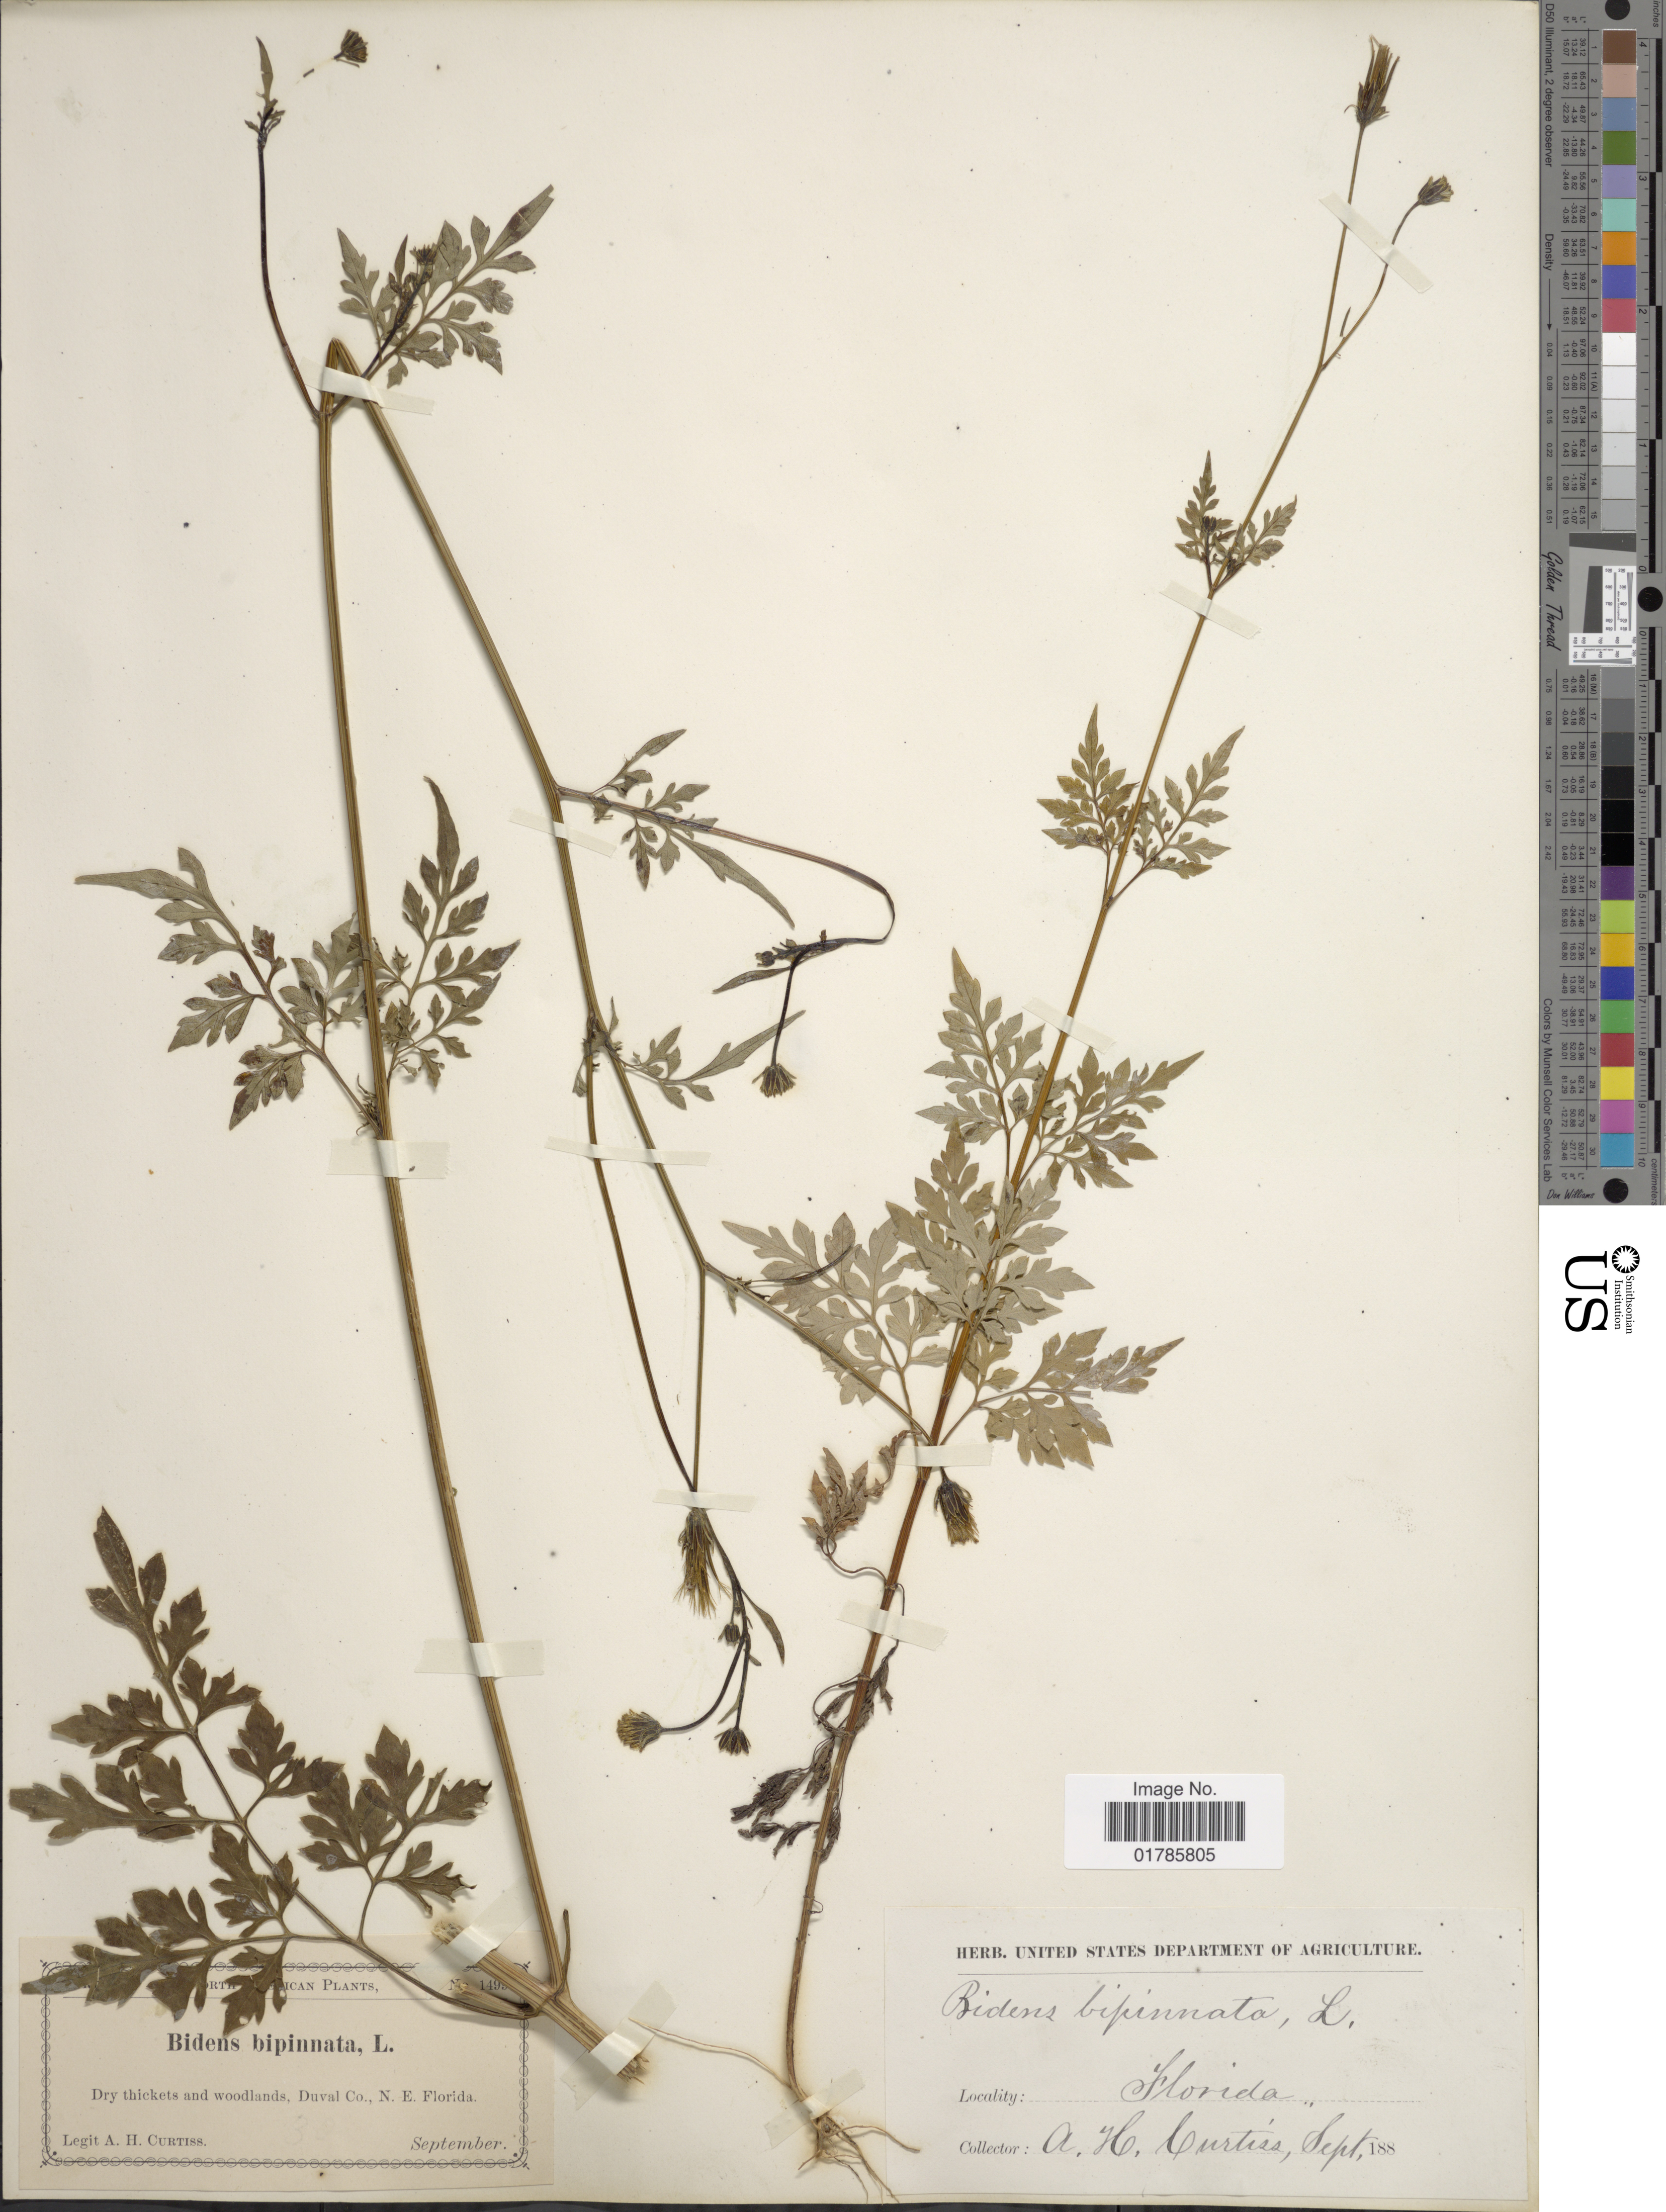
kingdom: Plantae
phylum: Tracheophyta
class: Magnoliopsida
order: Asterales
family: Asteraceae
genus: Bidens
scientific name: Bidens bipinnata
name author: L.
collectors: A. Curtis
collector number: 149!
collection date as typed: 188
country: United States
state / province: Florida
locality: Duval Co.